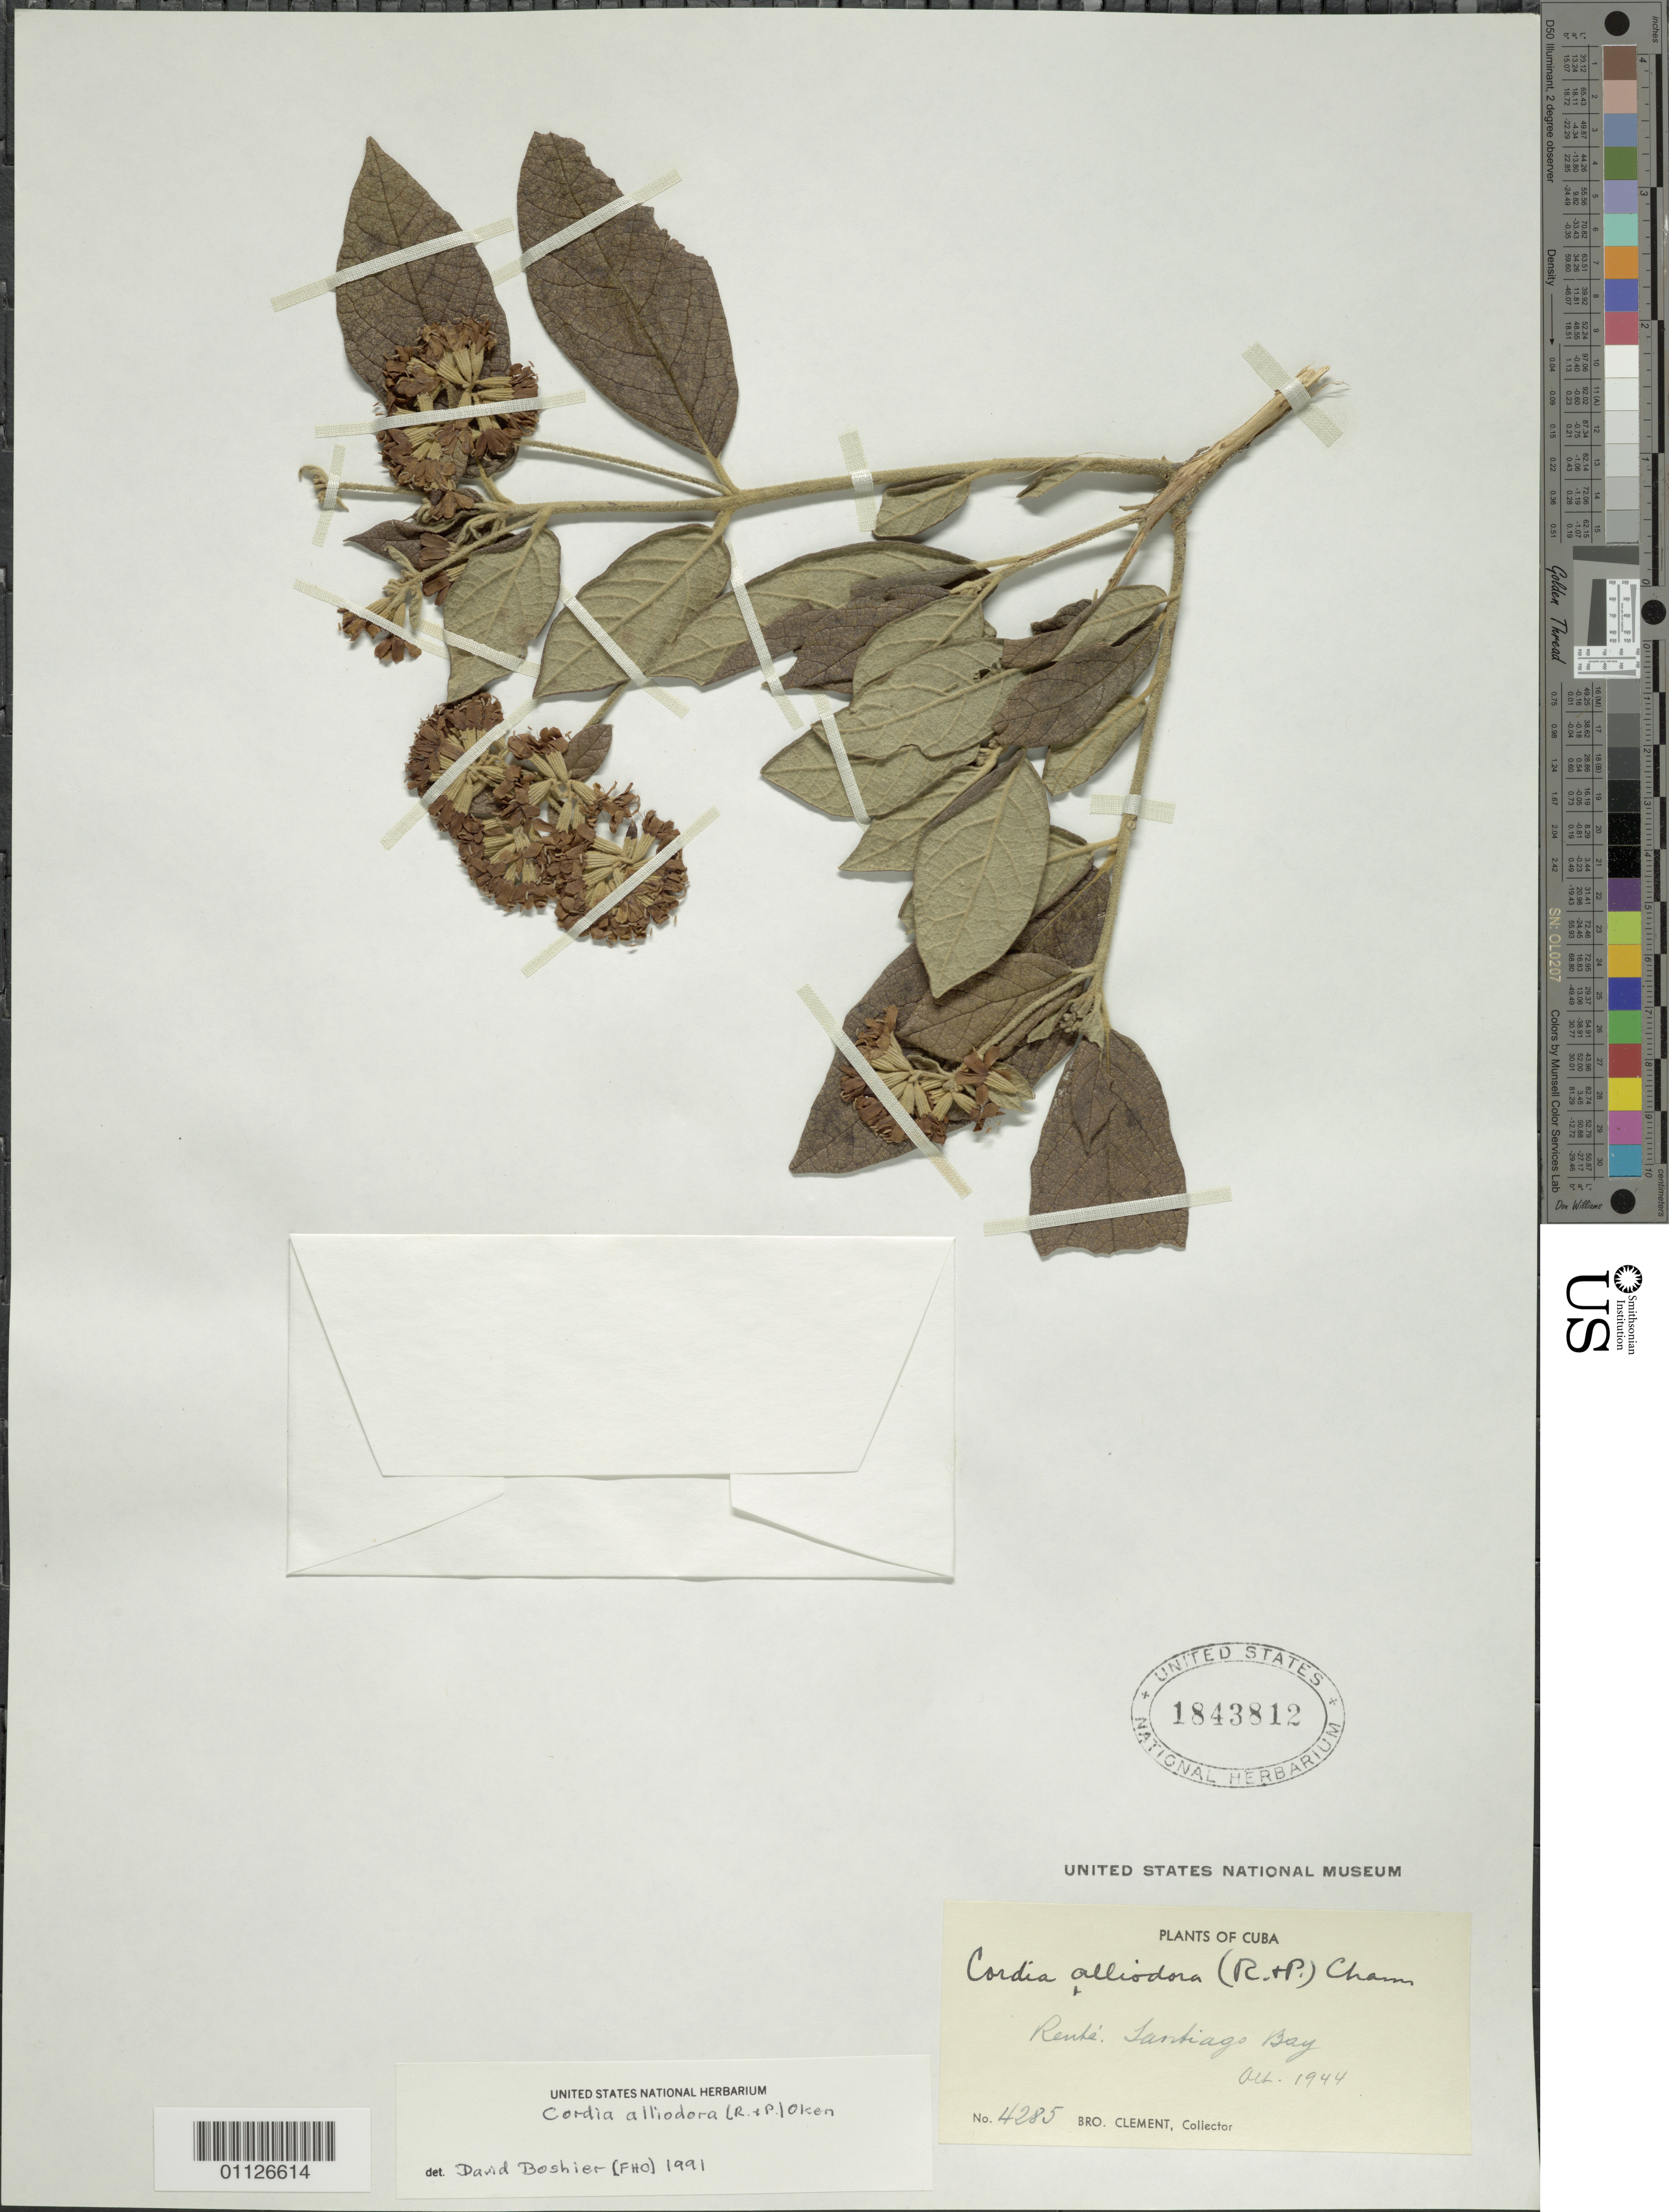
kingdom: Plantae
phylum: Tracheophyta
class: Magnoliopsida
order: Boraginales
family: Cordiaceae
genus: Cordia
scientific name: Cordia alliodora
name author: (Ruiz & Pav.) Oken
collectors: B. Clement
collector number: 4285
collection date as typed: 01 Oct 1944 to 31 Oct 1944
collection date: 1944-10-01/1944-10-31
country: Cuba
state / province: Santiago de Cuba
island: Cuba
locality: Santiago Bay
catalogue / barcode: US 1843812